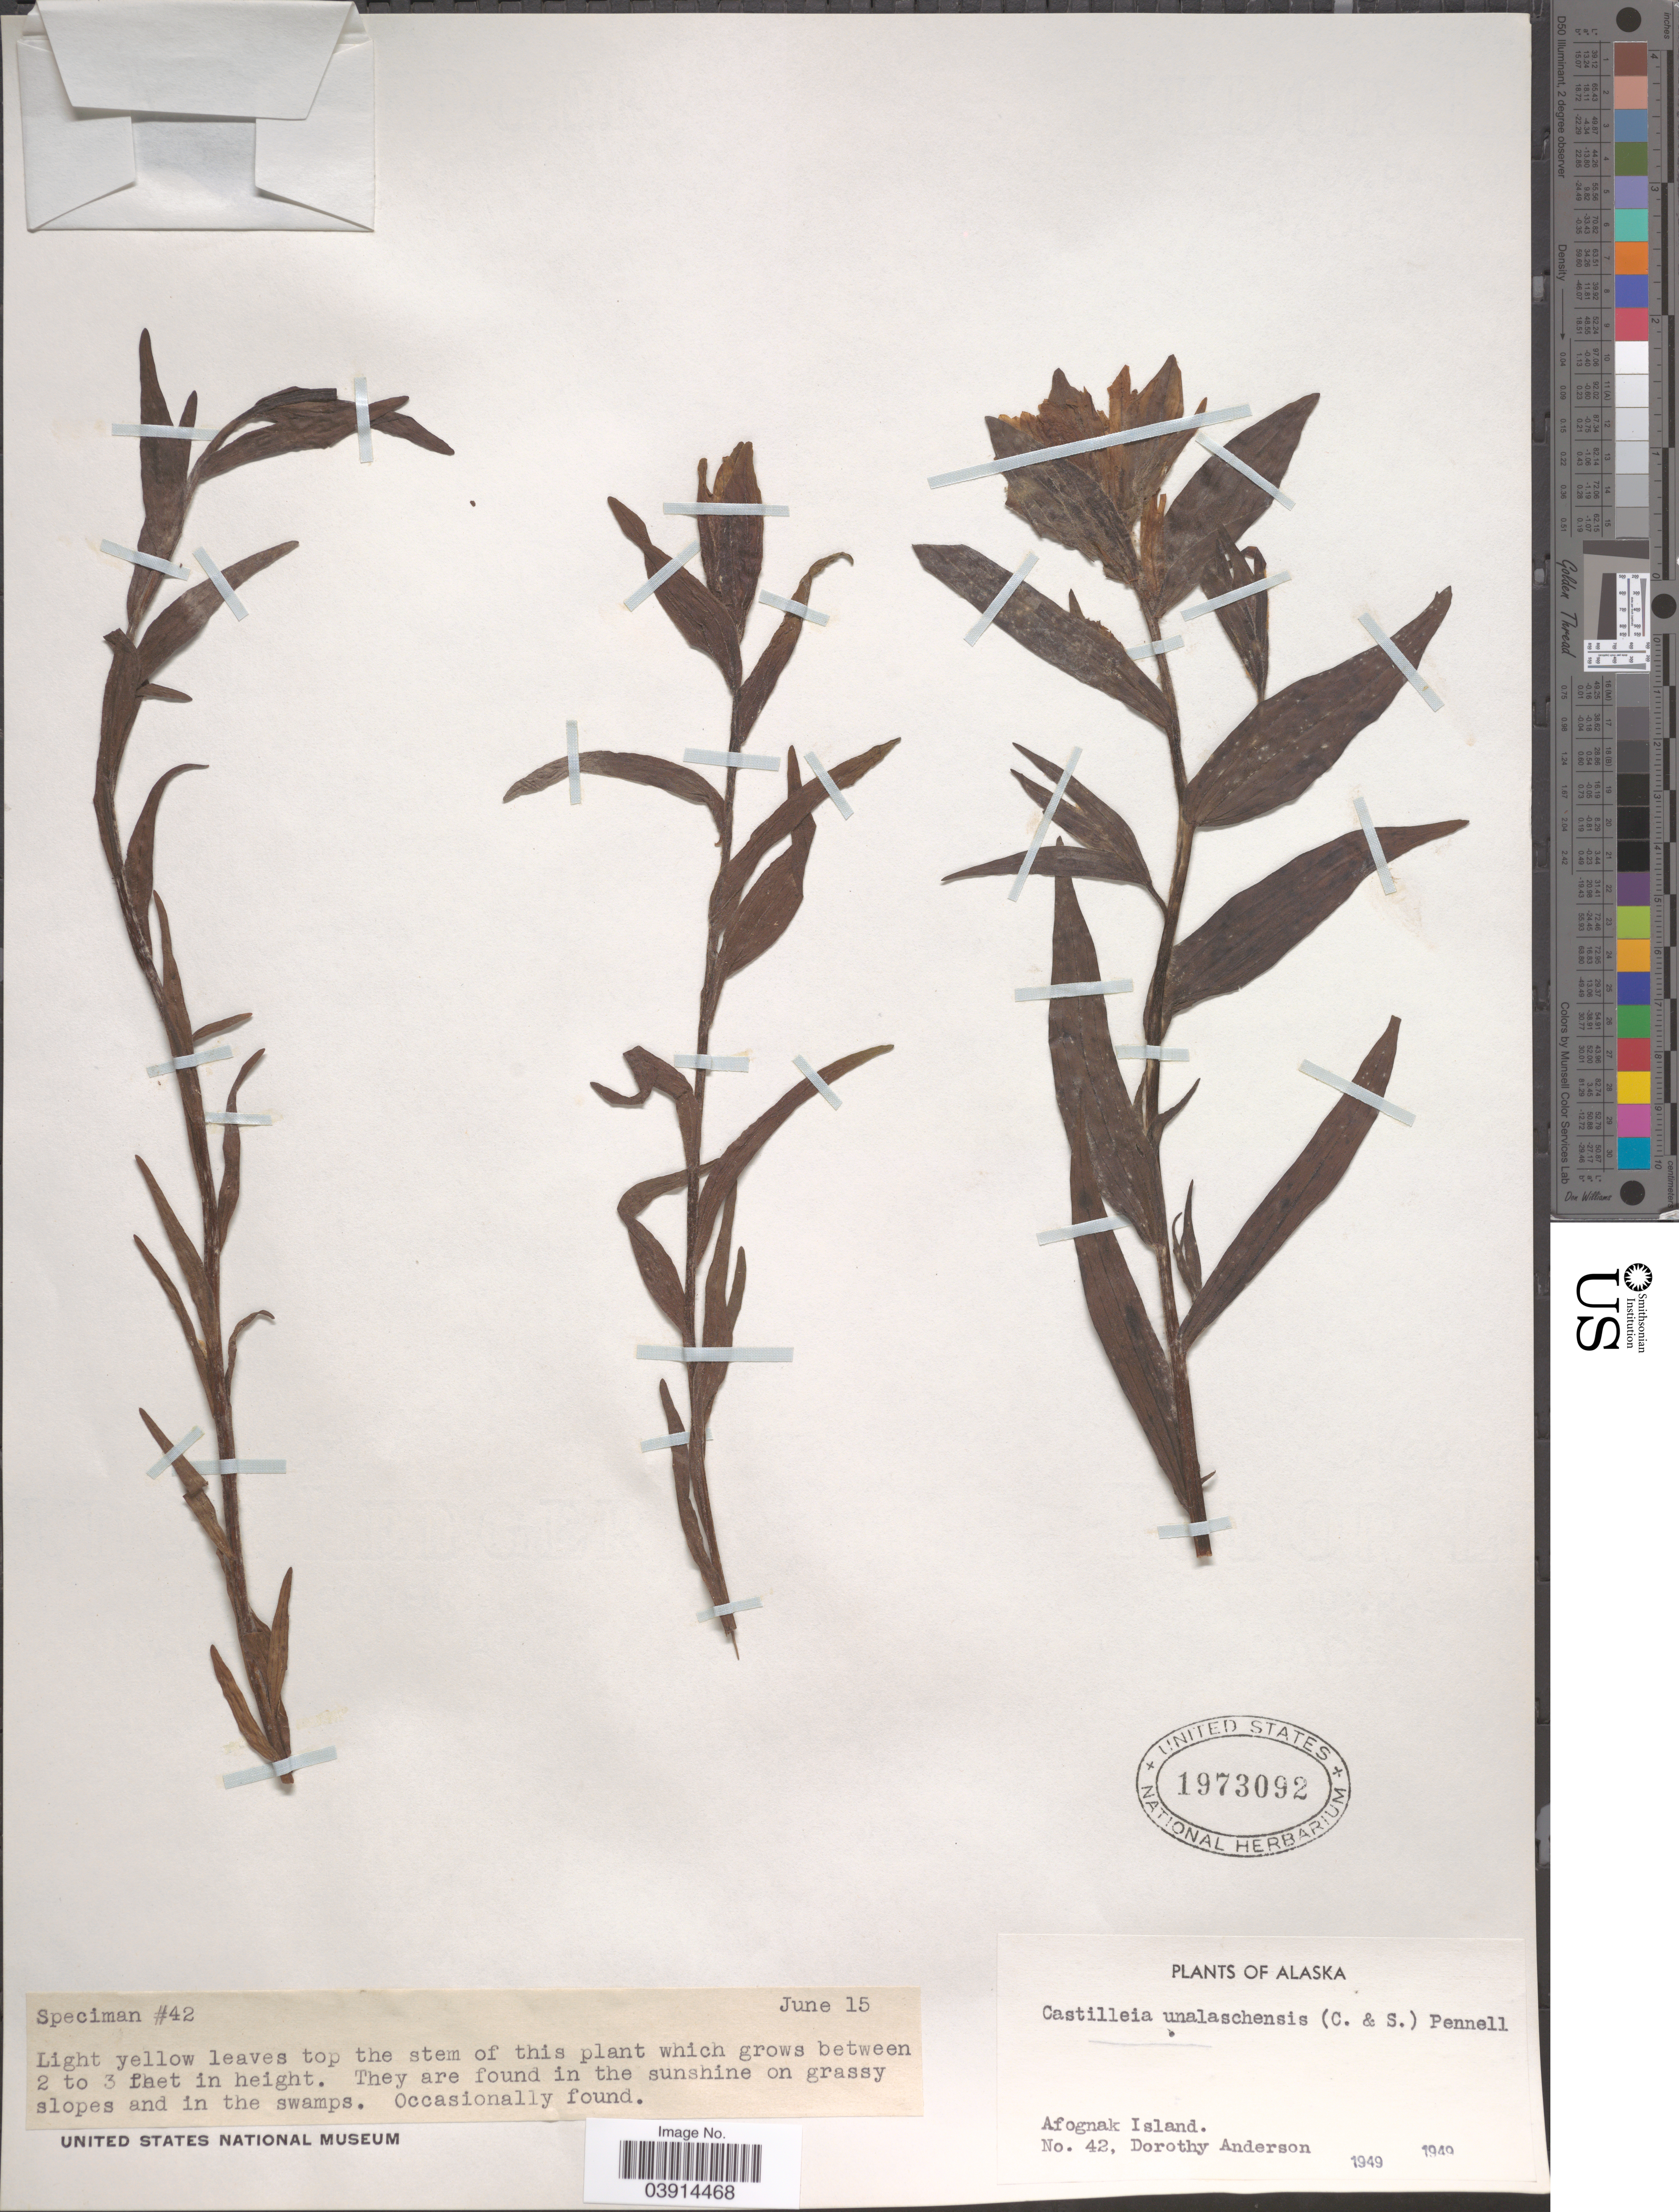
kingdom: Plantae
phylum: Tracheophyta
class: Magnoliopsida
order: Lamiales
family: Orobanchaceae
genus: Castilleja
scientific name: Castilleja unalaschcensis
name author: (Cham. & Schltdl.) Malte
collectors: D. Anderson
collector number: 42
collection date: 1949-06-15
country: United States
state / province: Alaska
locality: Afognak Island.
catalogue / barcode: US 1973092